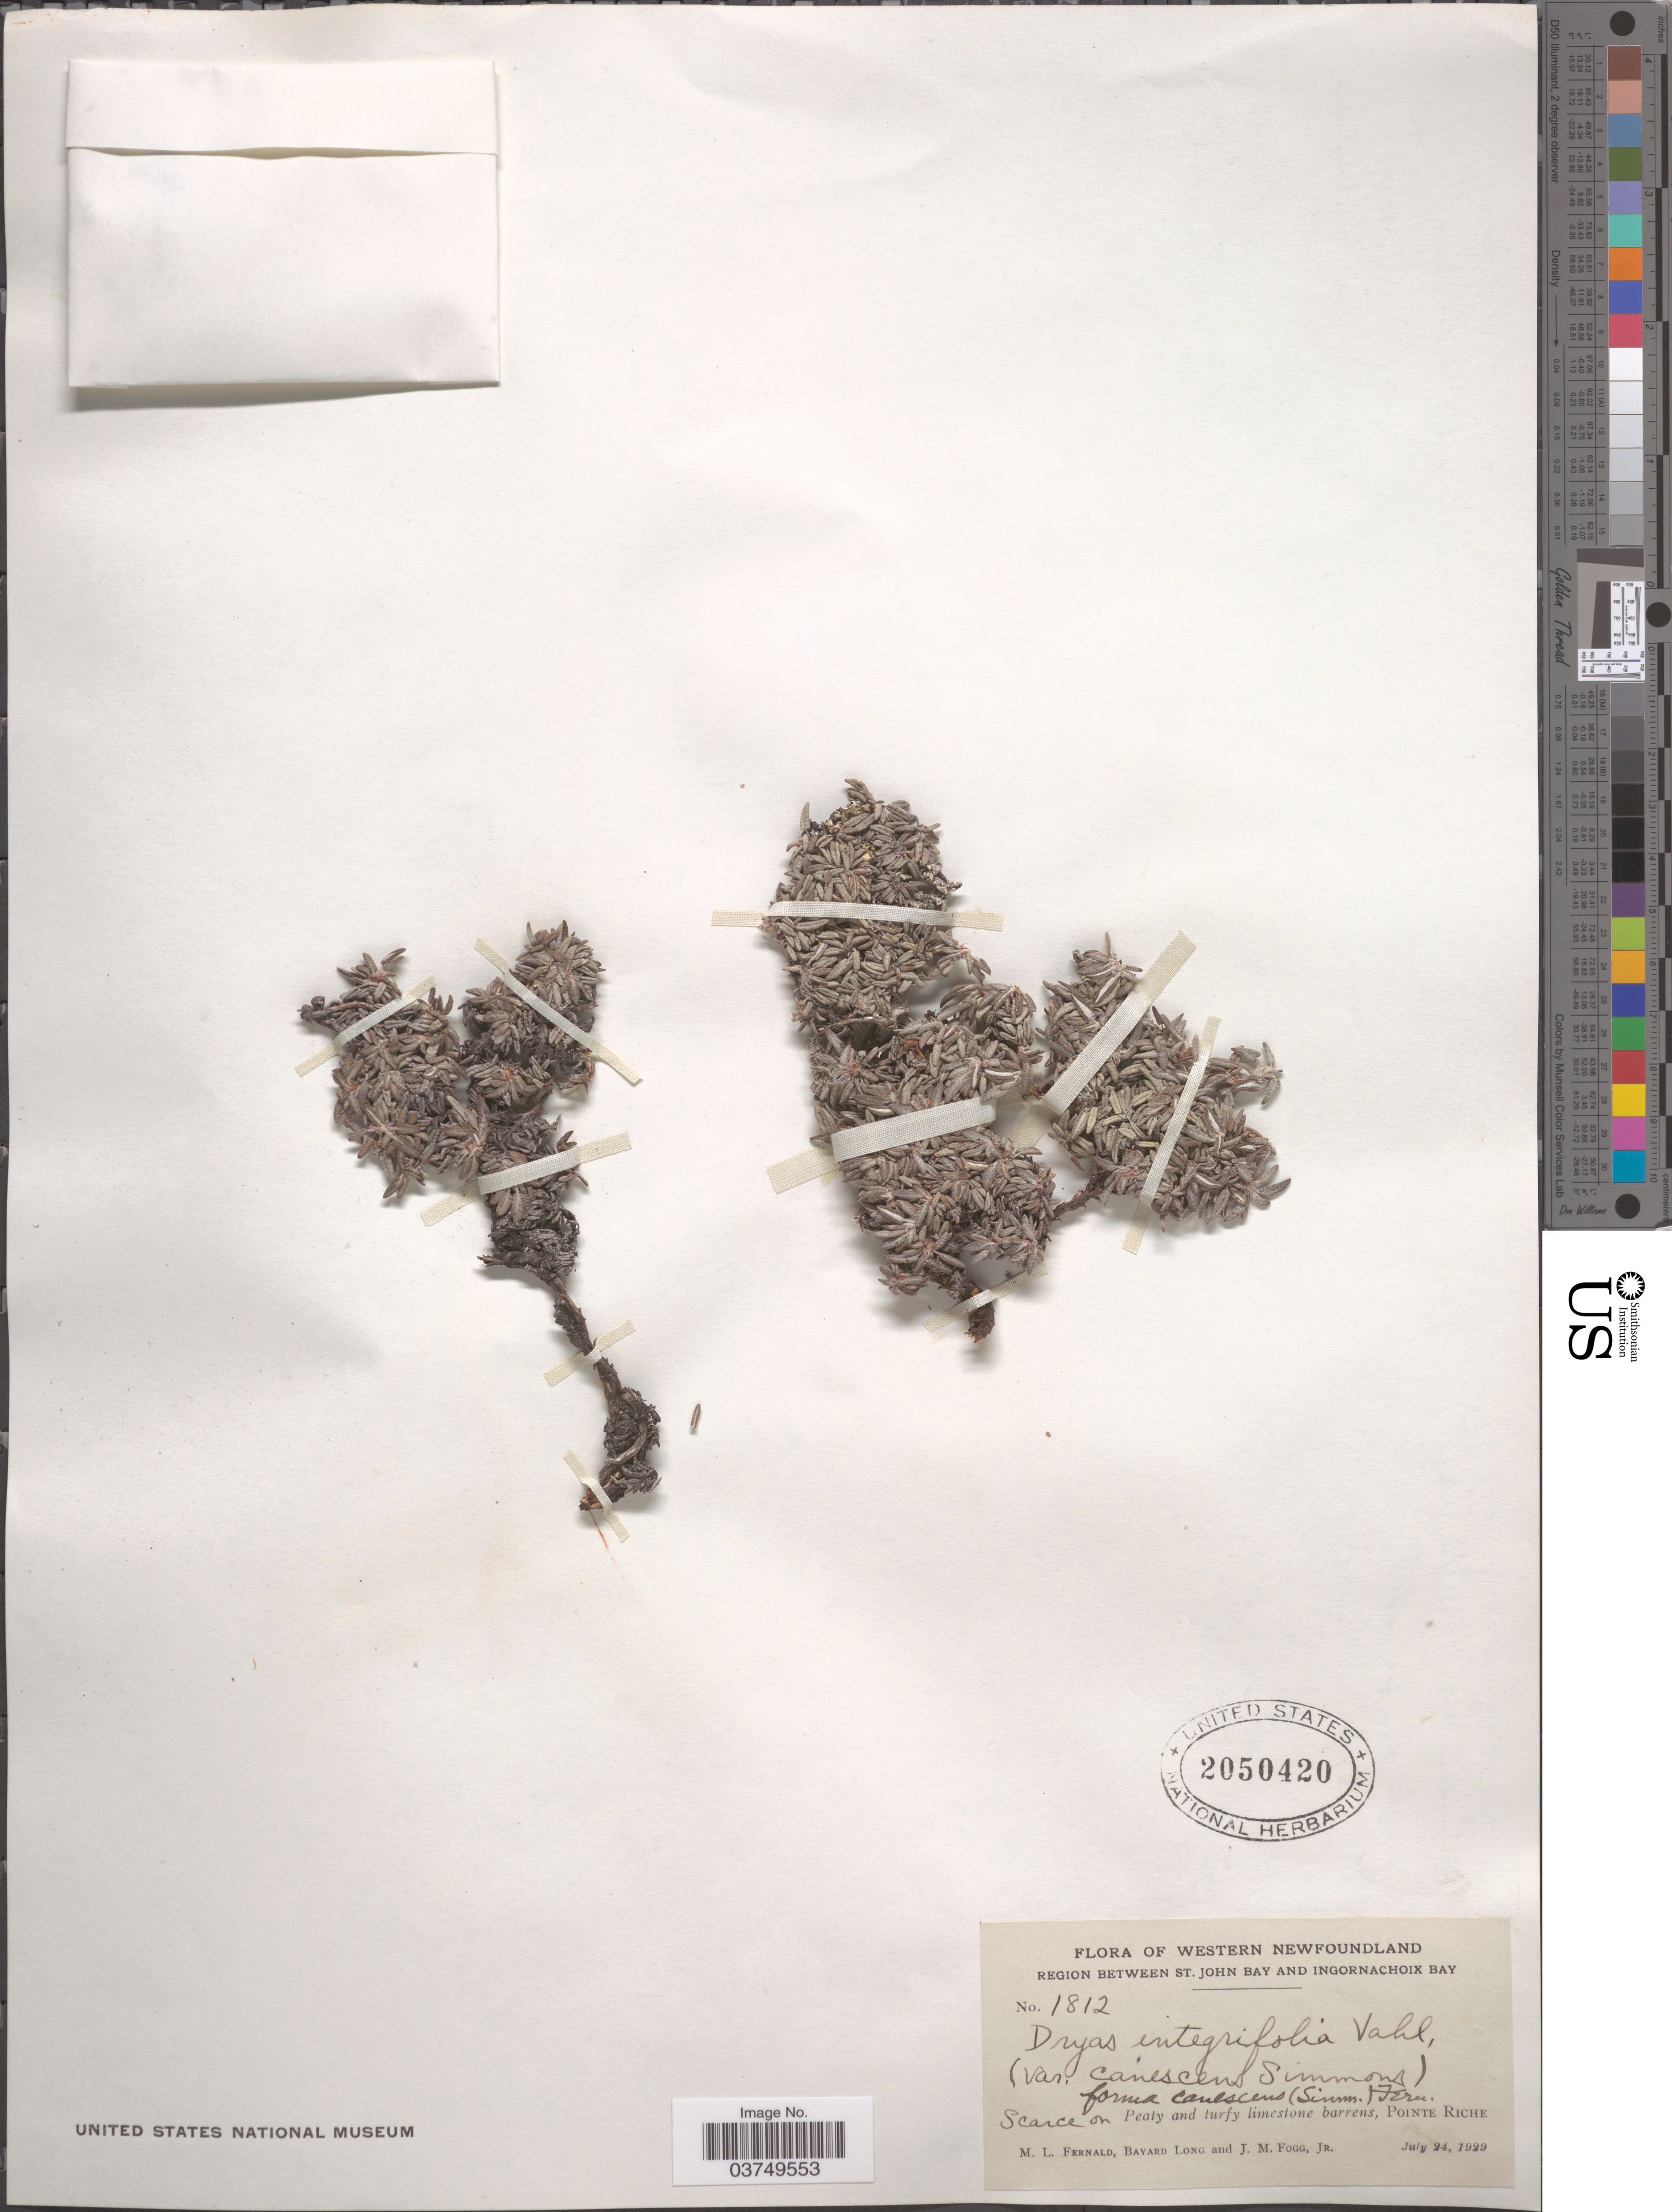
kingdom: Plantae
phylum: Tracheophyta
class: Magnoliopsida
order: Rosales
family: Rosaceae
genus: Dryas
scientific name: Dryas integrifolia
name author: Vahl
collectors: M. L. Fernald, B. Long & J. Fogg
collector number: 1812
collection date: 1929-07-24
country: Canada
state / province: Newfoundland and Labrador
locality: Western Newfoundland. Region between St. John Bay and Ingornachoix Bay. Peaty and turfu limestone barrens, Pointe Riche.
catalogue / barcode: US 2050420